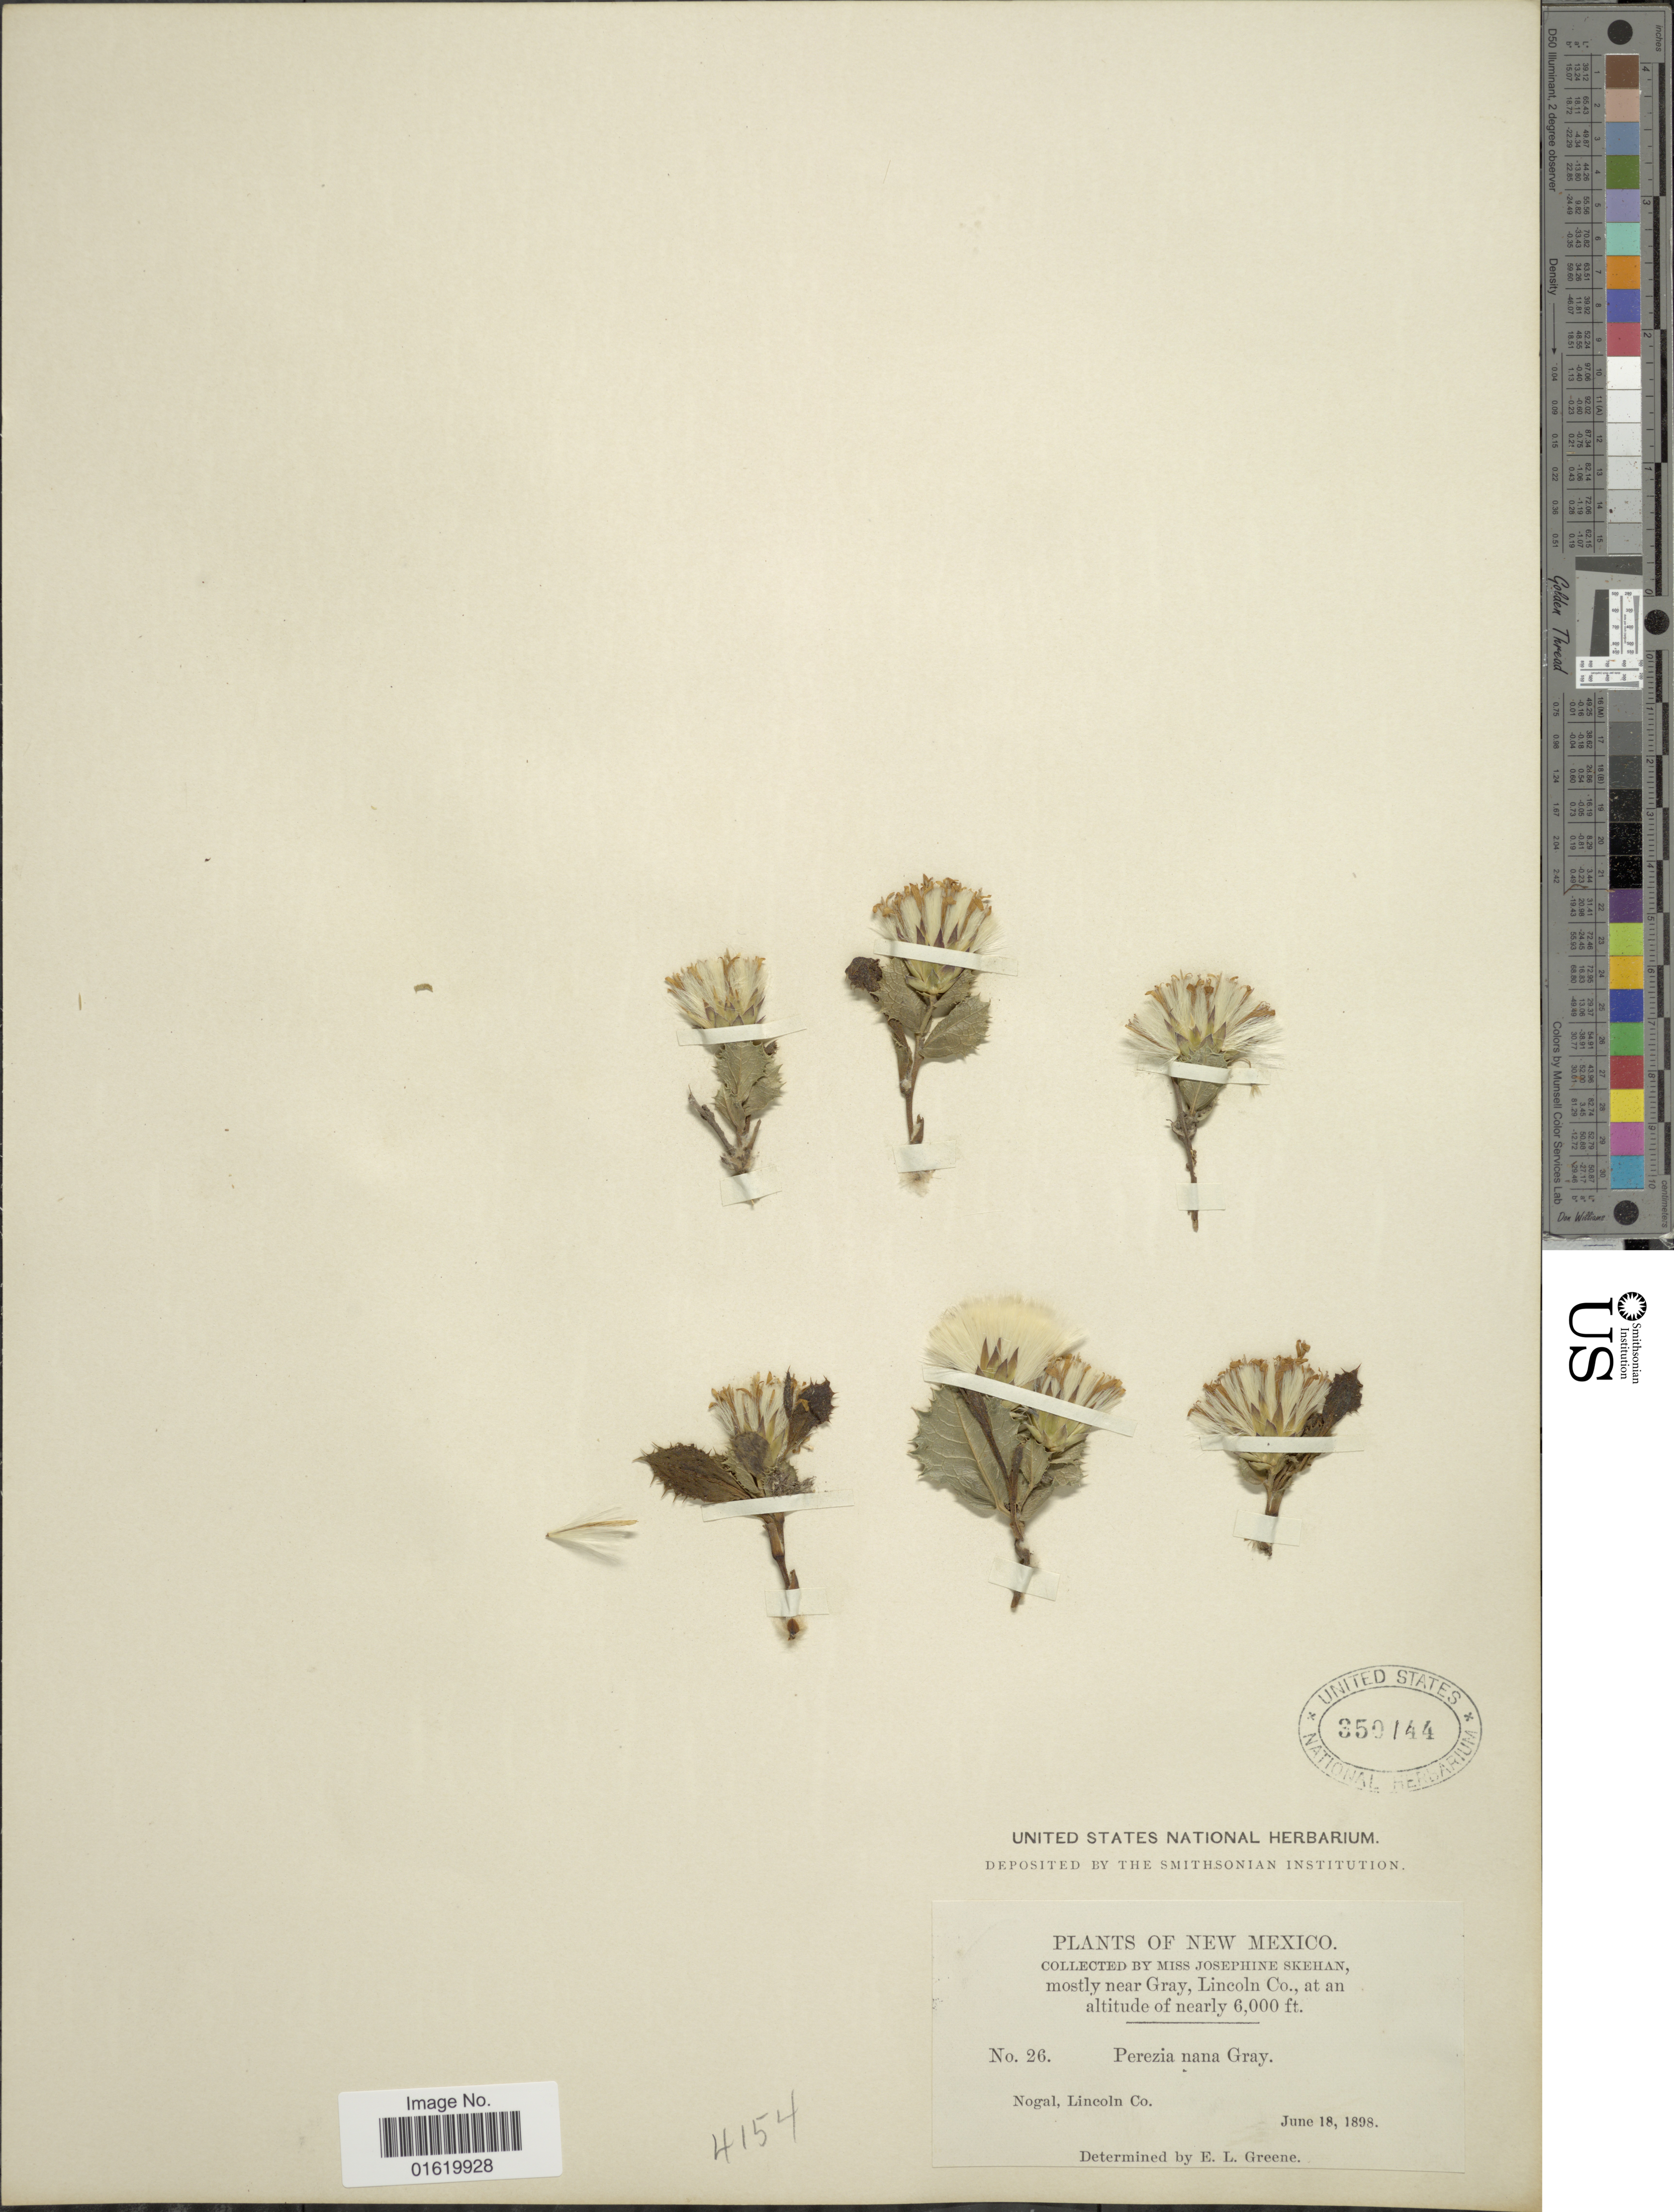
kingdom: Plantae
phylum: Tracheophyta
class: Magnoliopsida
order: Asterales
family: Asteraceae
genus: Acourtia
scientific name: Acourtia nana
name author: (A. Gray) Reveal & R.M. King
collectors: J. Skehan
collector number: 26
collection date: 1898-06-18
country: United States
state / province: New Mexico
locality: Moslty near Gray, Lincoln Co. Nogal, Lincoln Co.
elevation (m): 1829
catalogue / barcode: US 350144